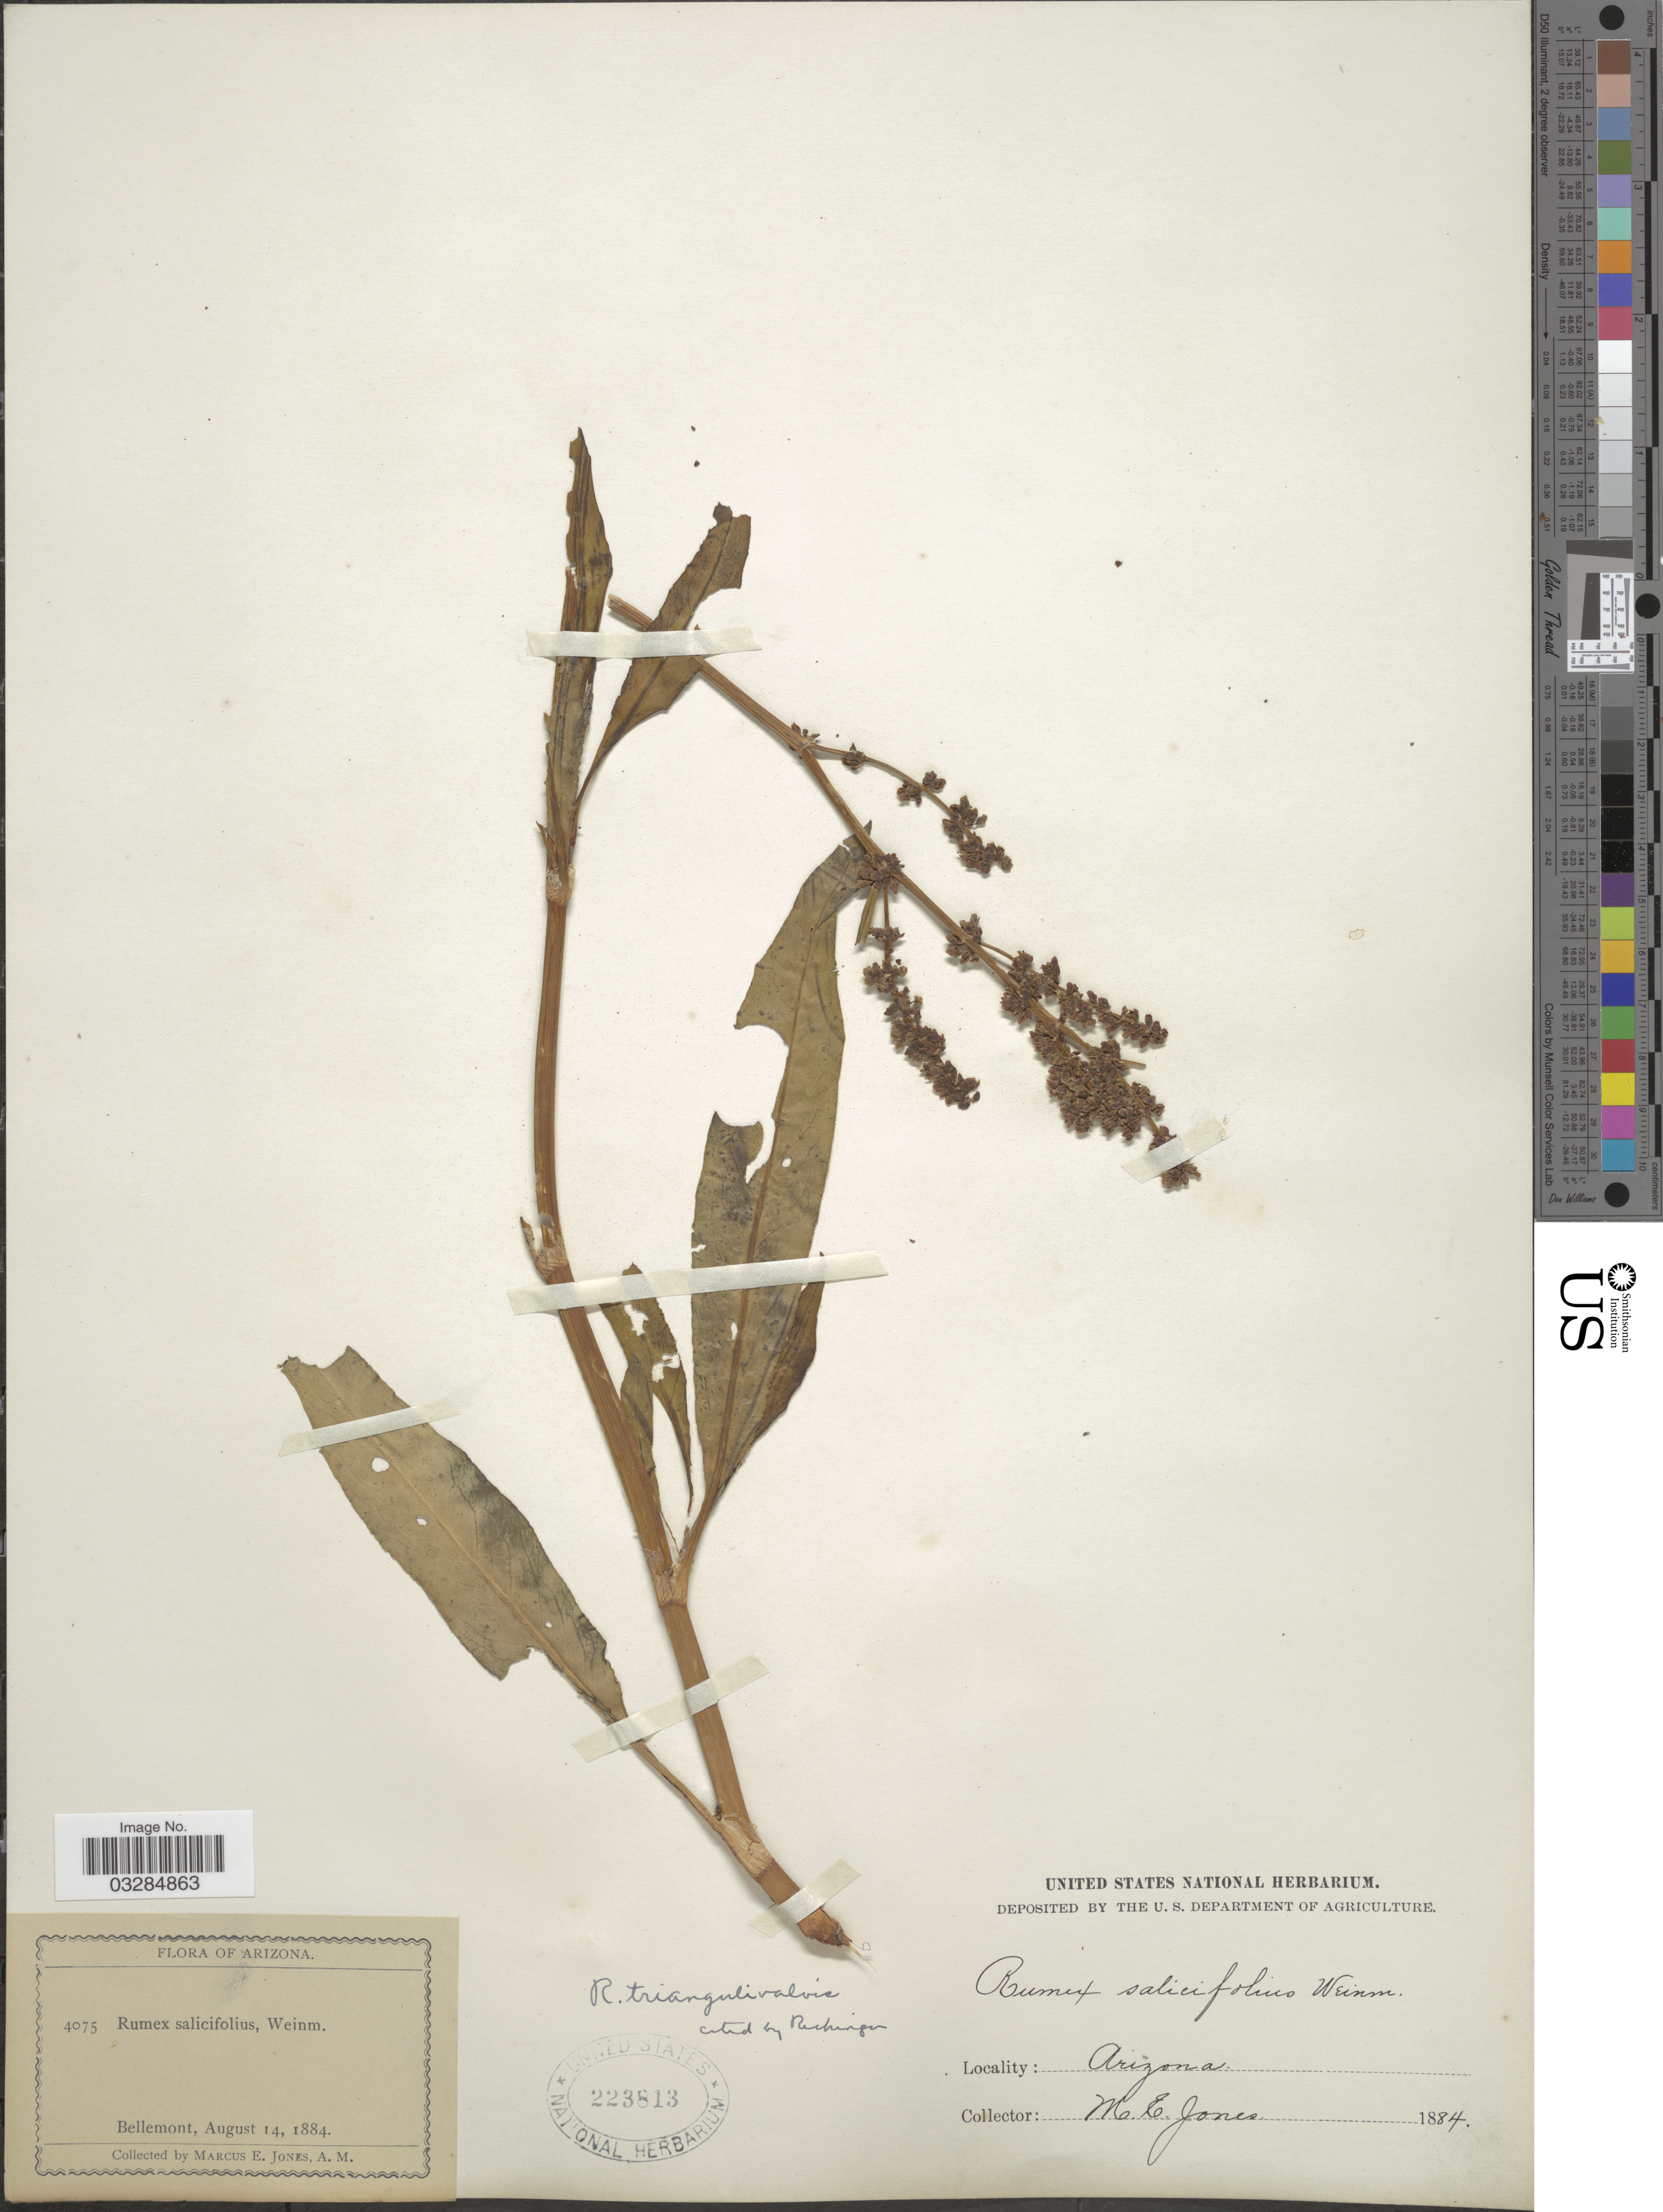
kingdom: Plantae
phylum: Tracheophyta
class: Magnoliopsida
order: Caryophyllales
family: Polygonaceae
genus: Rumex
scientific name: Rumex triangulivalvis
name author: (Danser) Rech. f.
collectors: M. E. Jones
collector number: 4075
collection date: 1884-08-14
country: United States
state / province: Arizona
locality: Bellemont.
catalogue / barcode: US 223813